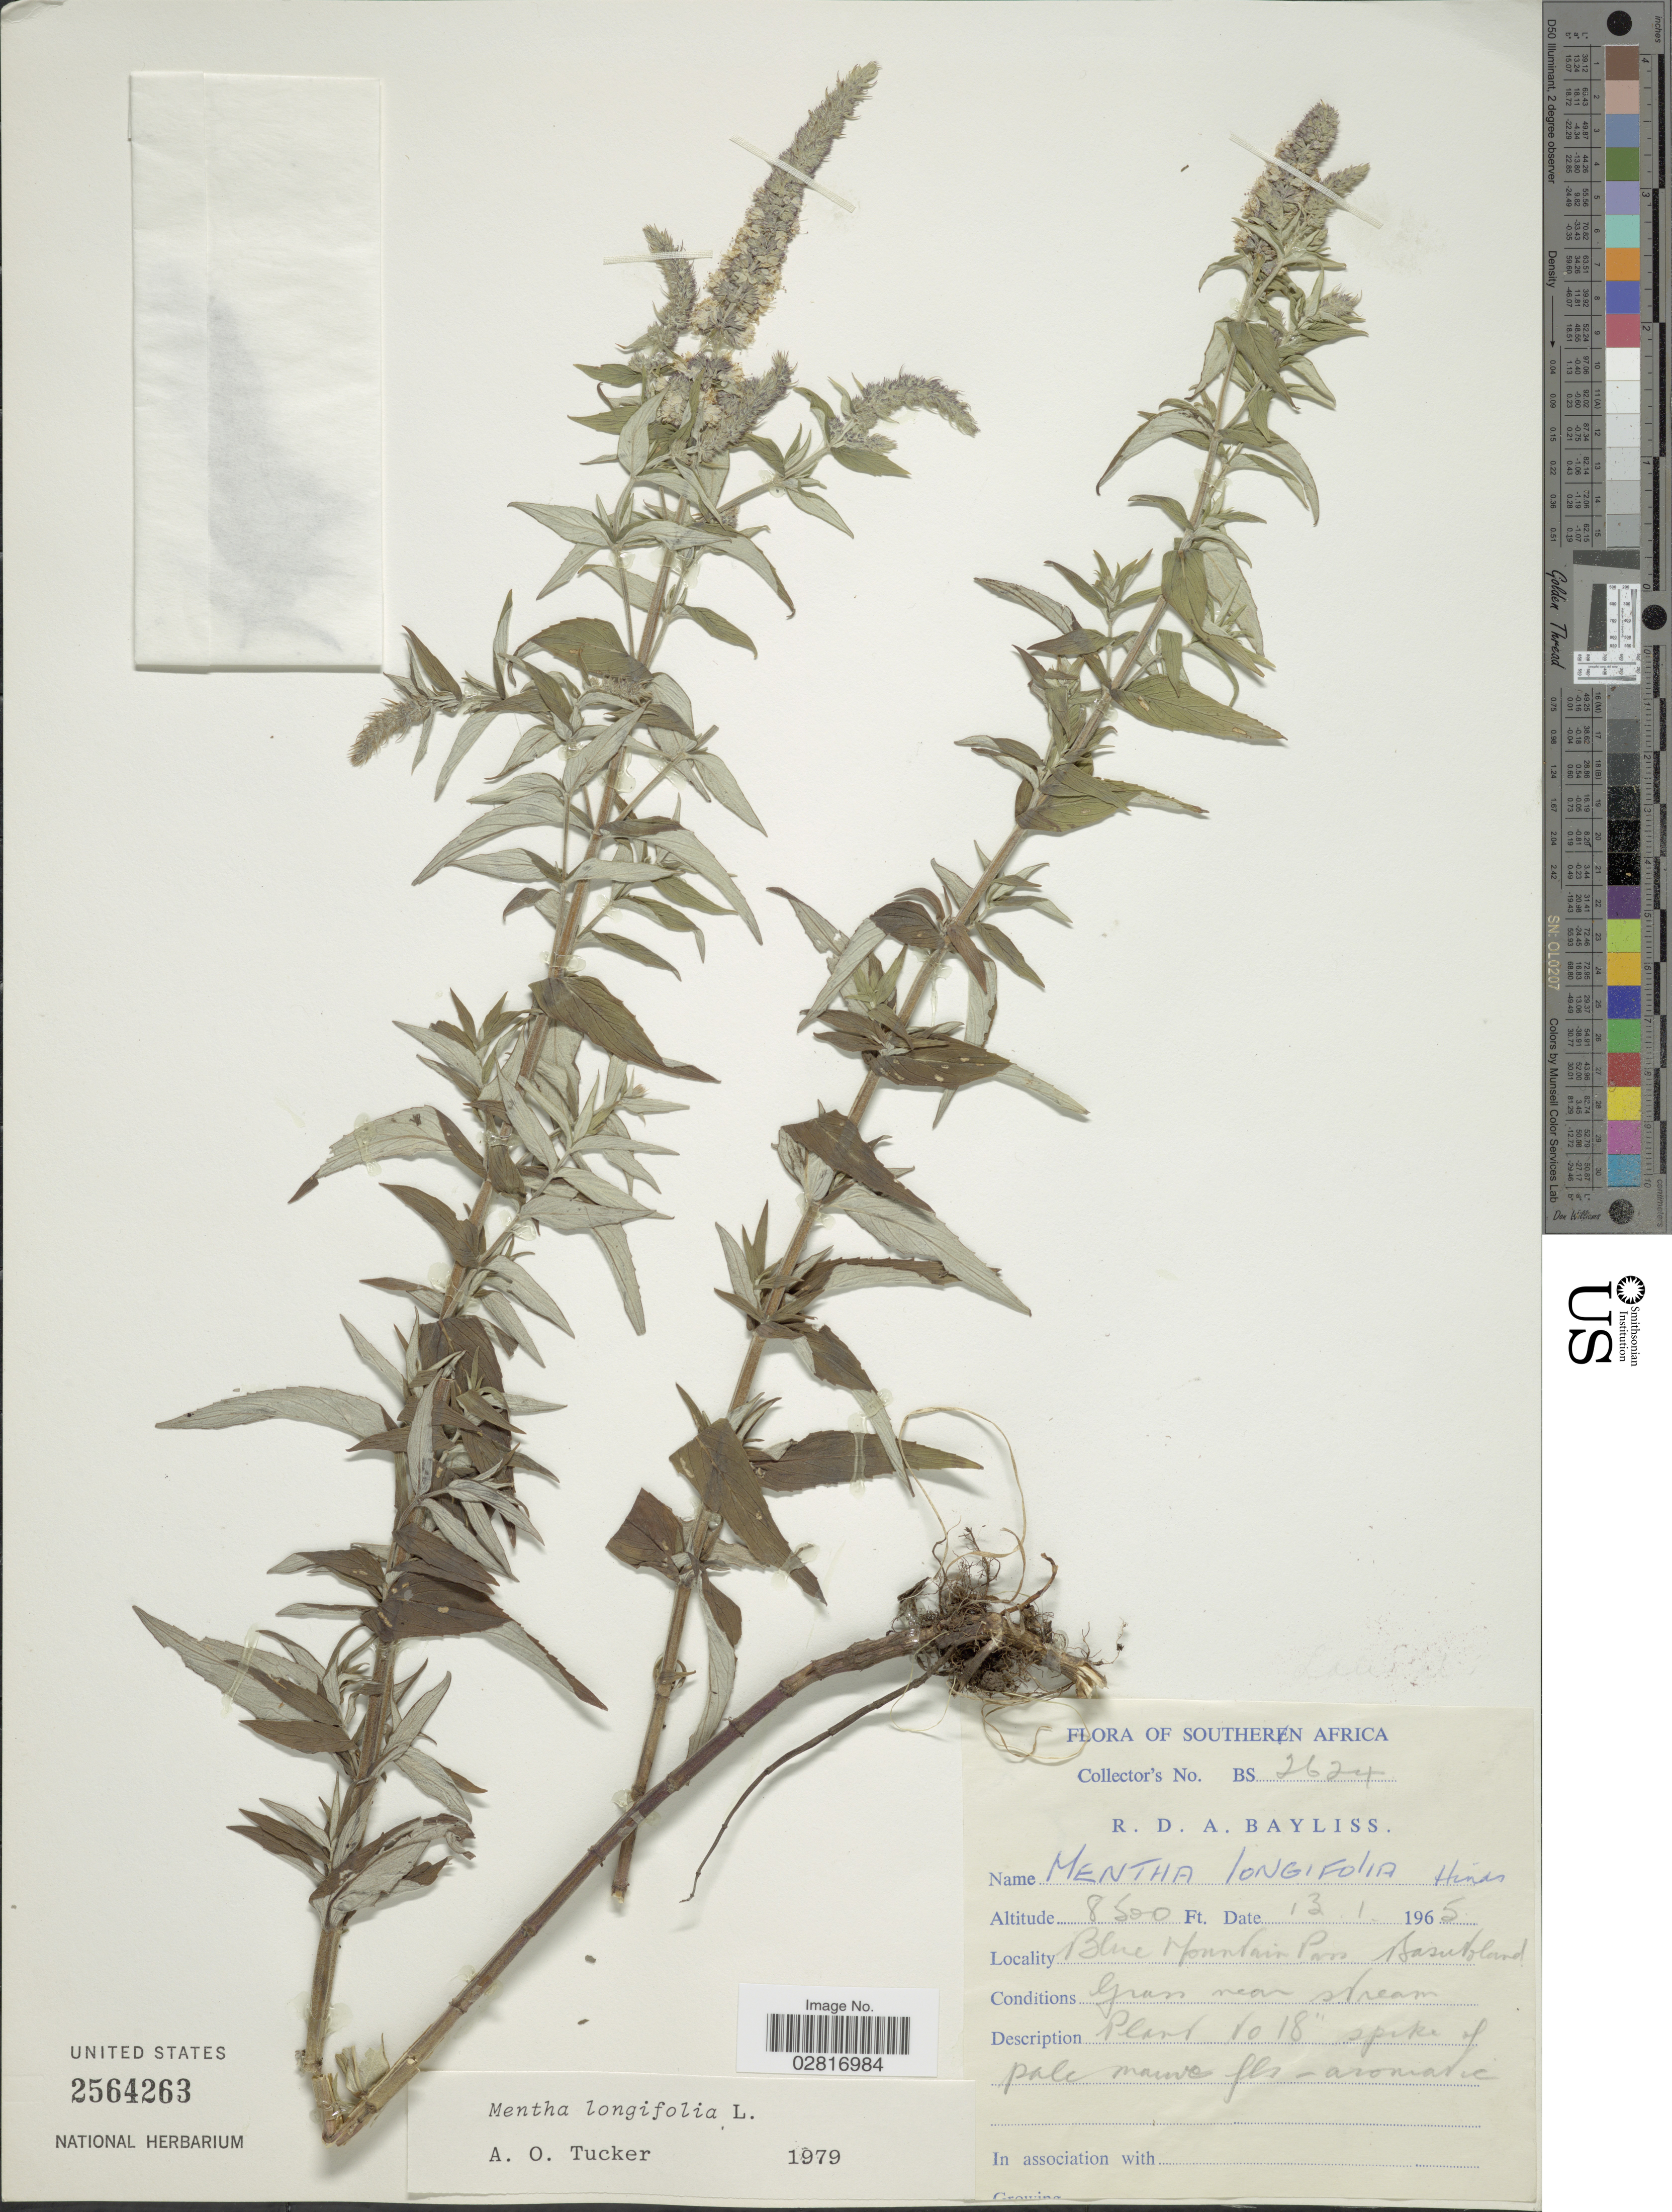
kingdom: Plantae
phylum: Tracheophyta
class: Magnoliopsida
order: Lamiales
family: Lamiaceae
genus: Mentha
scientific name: Mentha longifolia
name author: (L.) L.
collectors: R. Bayliss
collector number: BS2624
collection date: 1965-01-13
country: Lesotho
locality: Southern Africa. Blue Mountain Pass, Basutoland.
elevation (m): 2591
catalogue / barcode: US 2564263